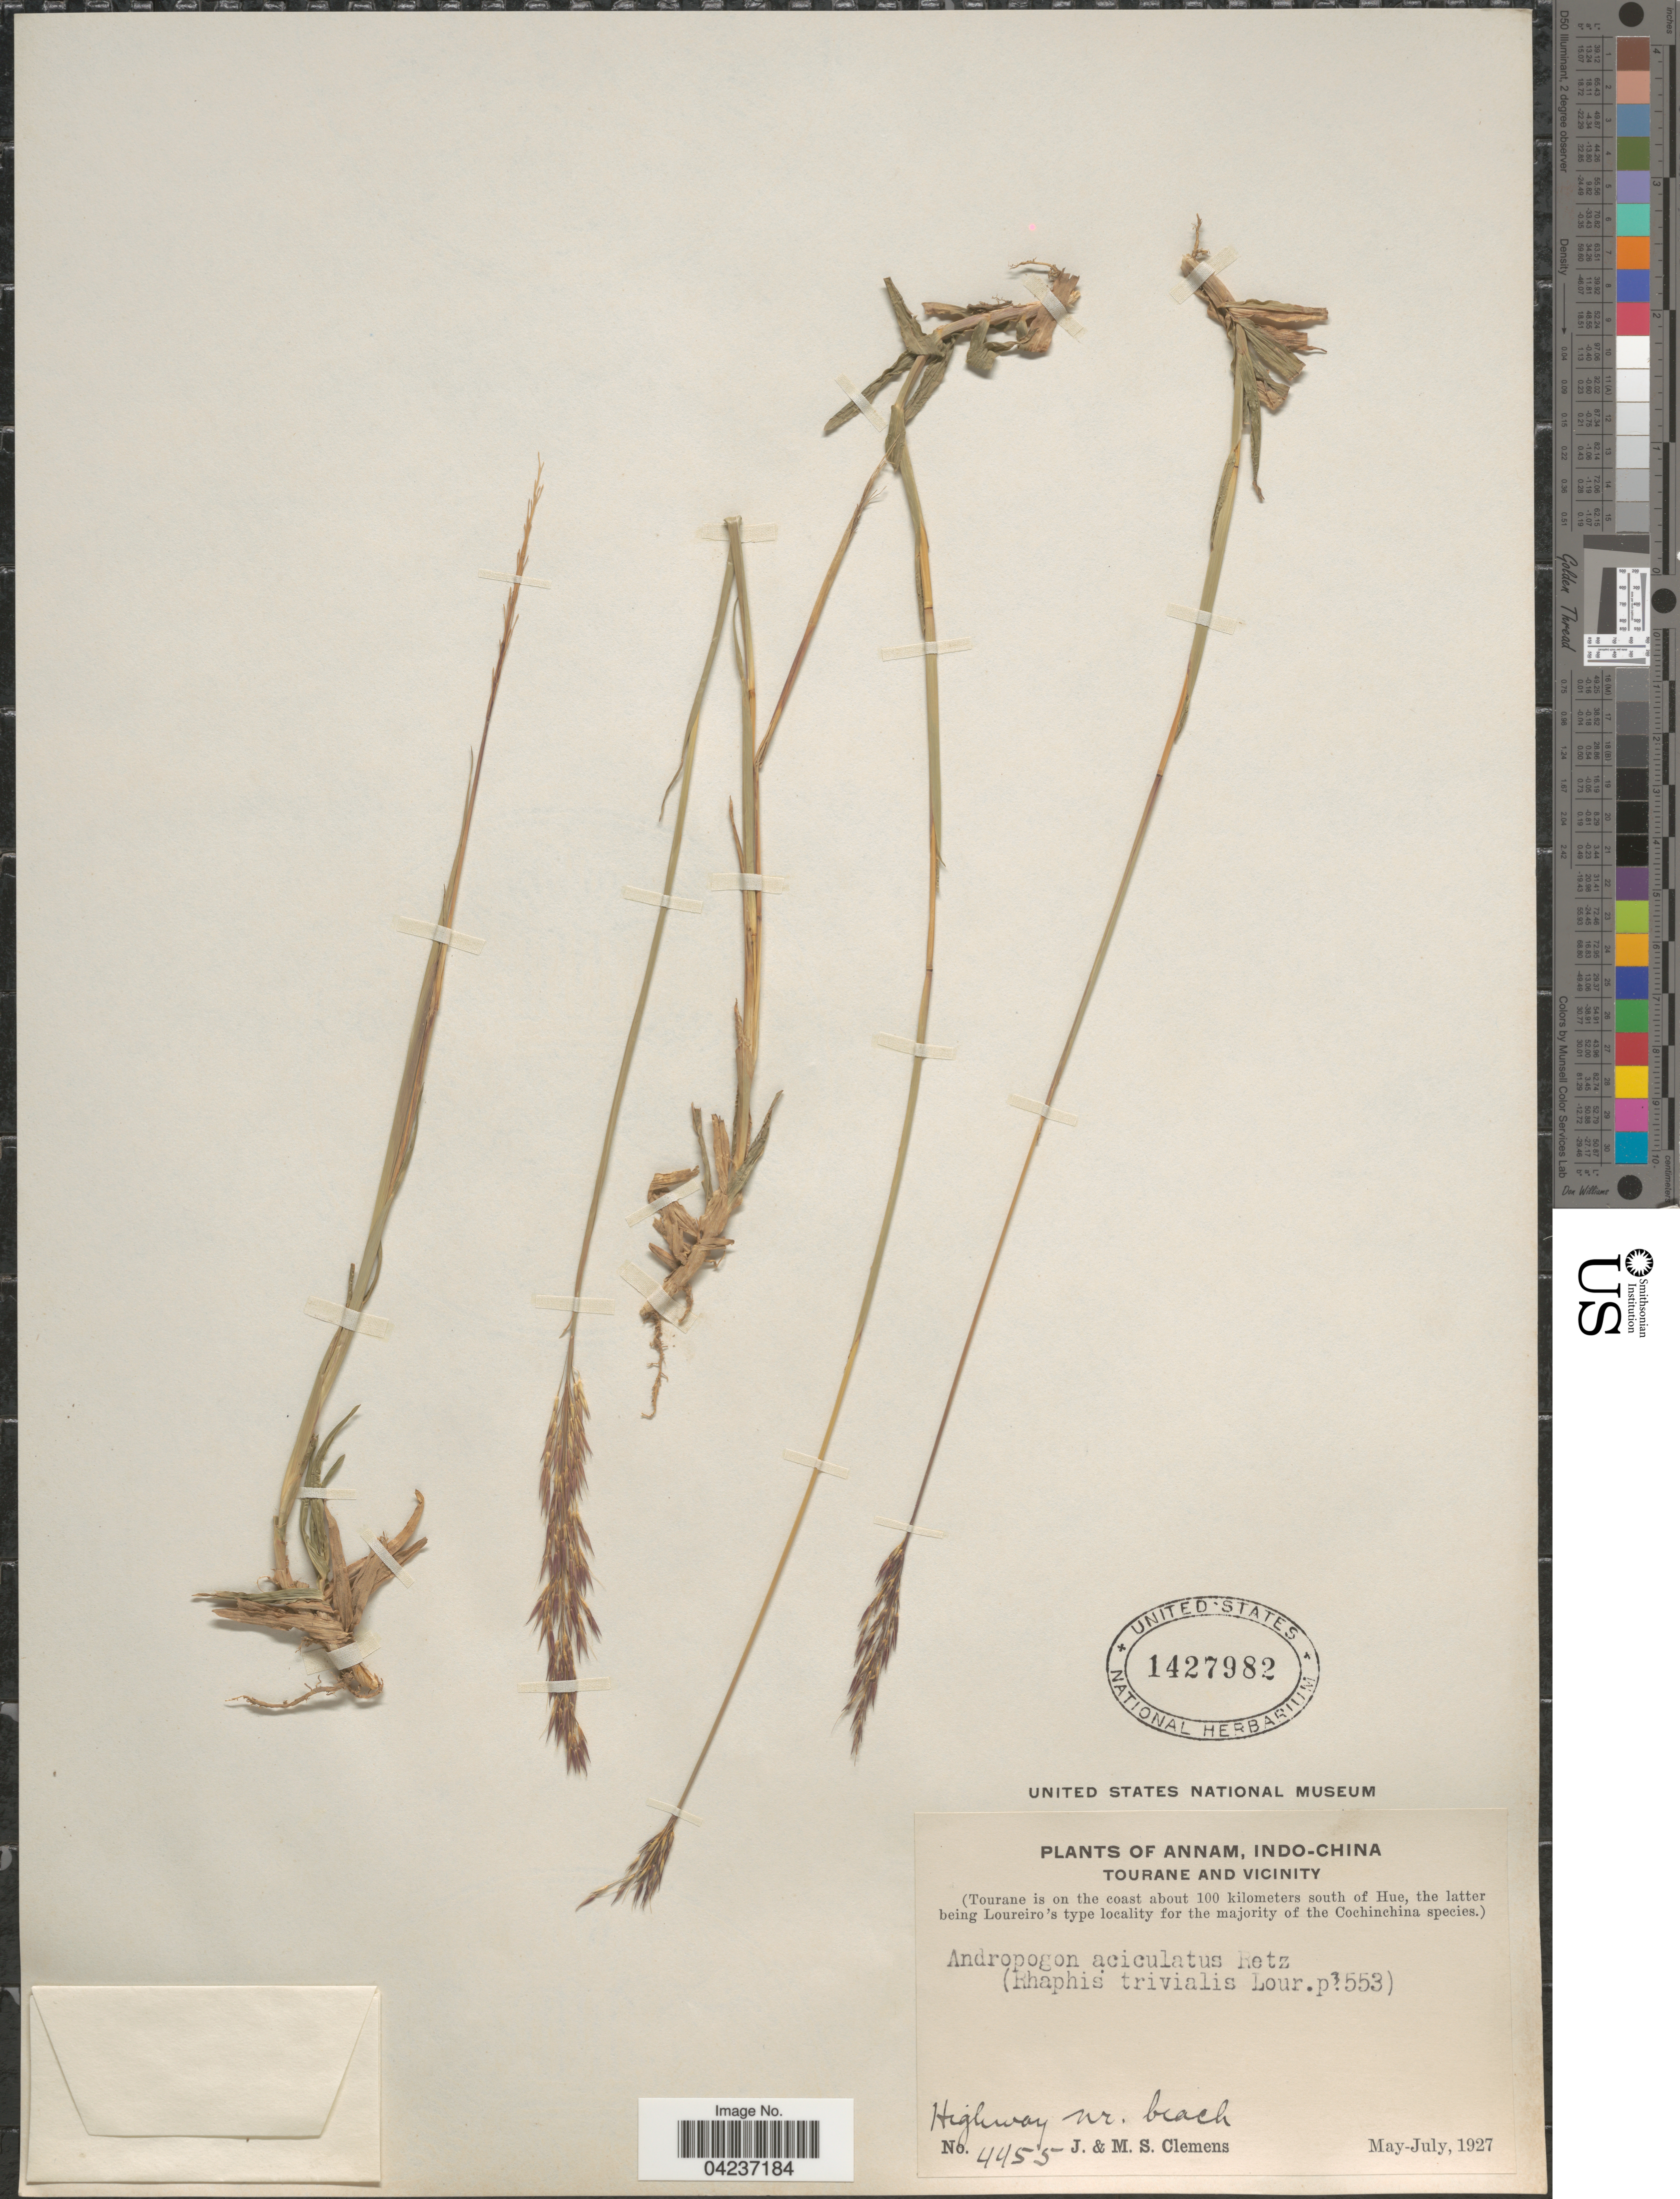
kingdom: Plantae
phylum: Tracheophyta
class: Liliopsida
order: Poales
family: Poaceae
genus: Chrysopogon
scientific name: Chrysopogon aciculatus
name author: (Retz.) Trin.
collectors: J. Clemens & M. S. Clemens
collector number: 4455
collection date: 1927-05/1927-07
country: Vietnam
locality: Annam, Indo-China. Tourane and vicinity. Tourane is on the coast about 100 kilometers south of Hue. Highway nr. beach.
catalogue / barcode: US 1427982